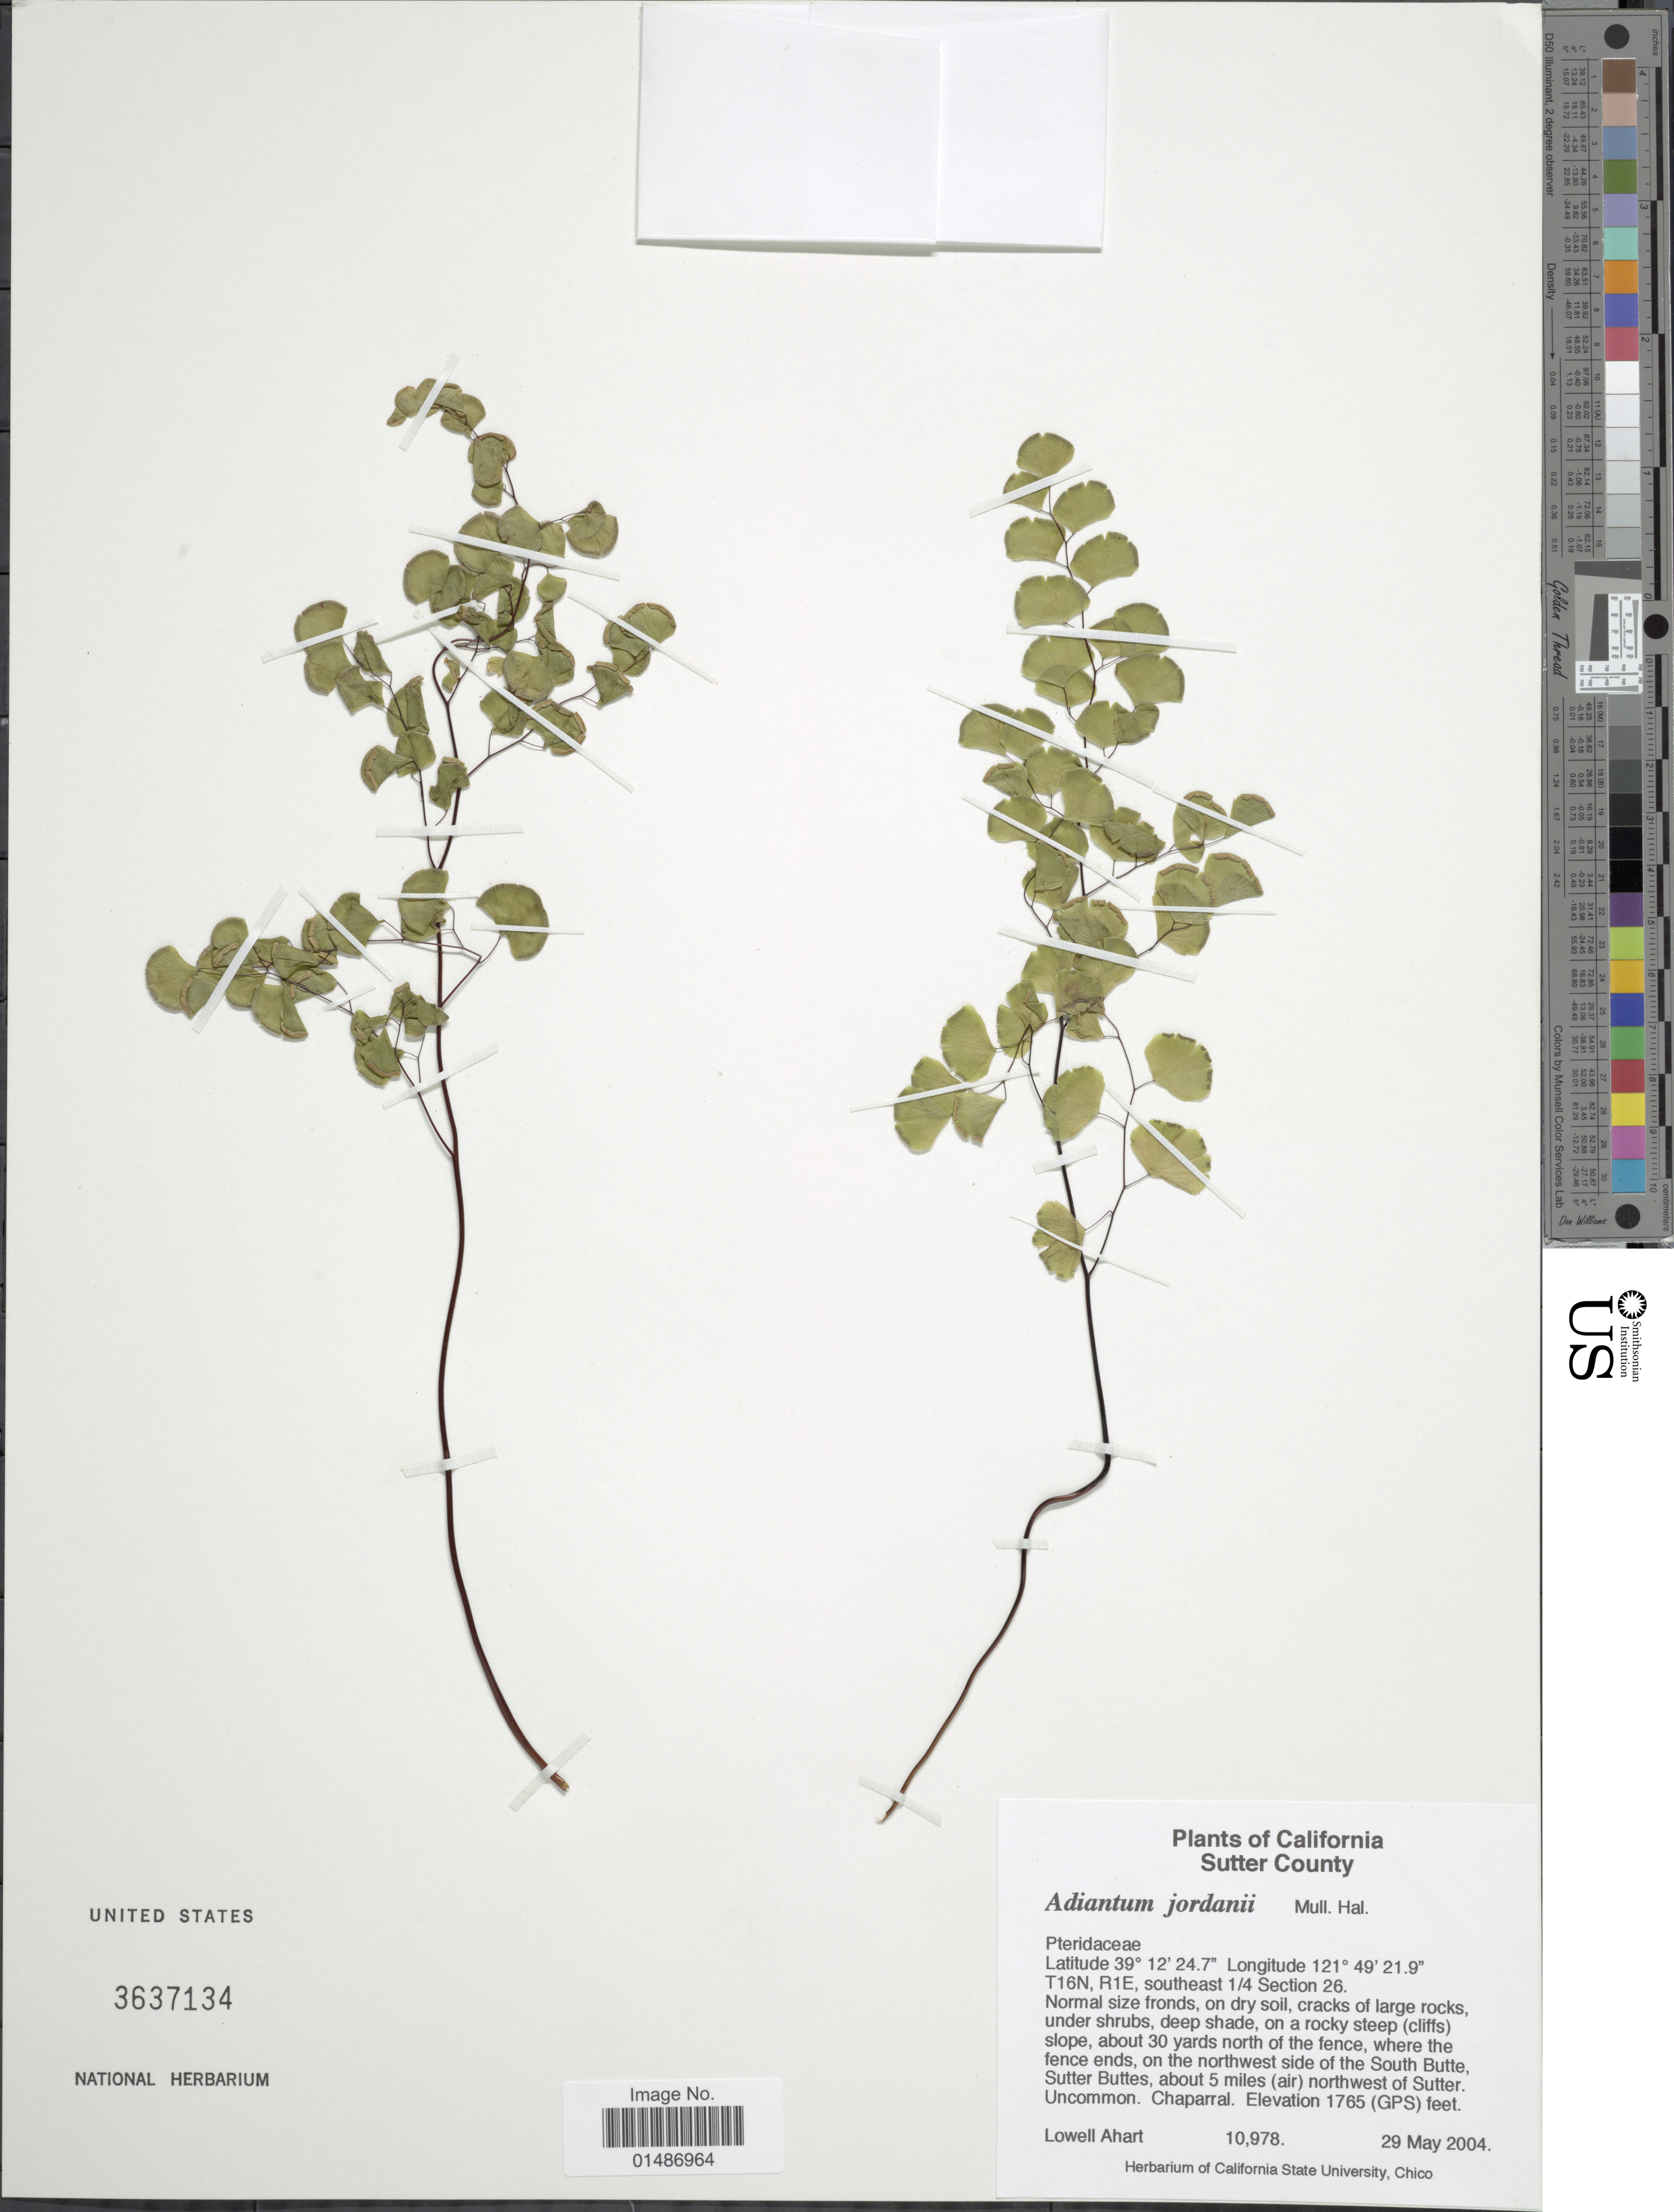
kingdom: Plantae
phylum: Tracheophyta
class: Polypodiopsida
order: Polypodiales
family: Pteridaceae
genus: Adiantum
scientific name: Adiantum jordanii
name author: C.H. Mull.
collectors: L. Ahart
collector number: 10978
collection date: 2004-05-29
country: United States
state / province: California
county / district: Sutter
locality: Sutter County. T16N, R1E, southeast 1/4 section 26. On the northwest side of the South Butte, Sutter Buttes, about 5 miles (air) northwest of Sutter.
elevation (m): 538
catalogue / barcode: US 3637134